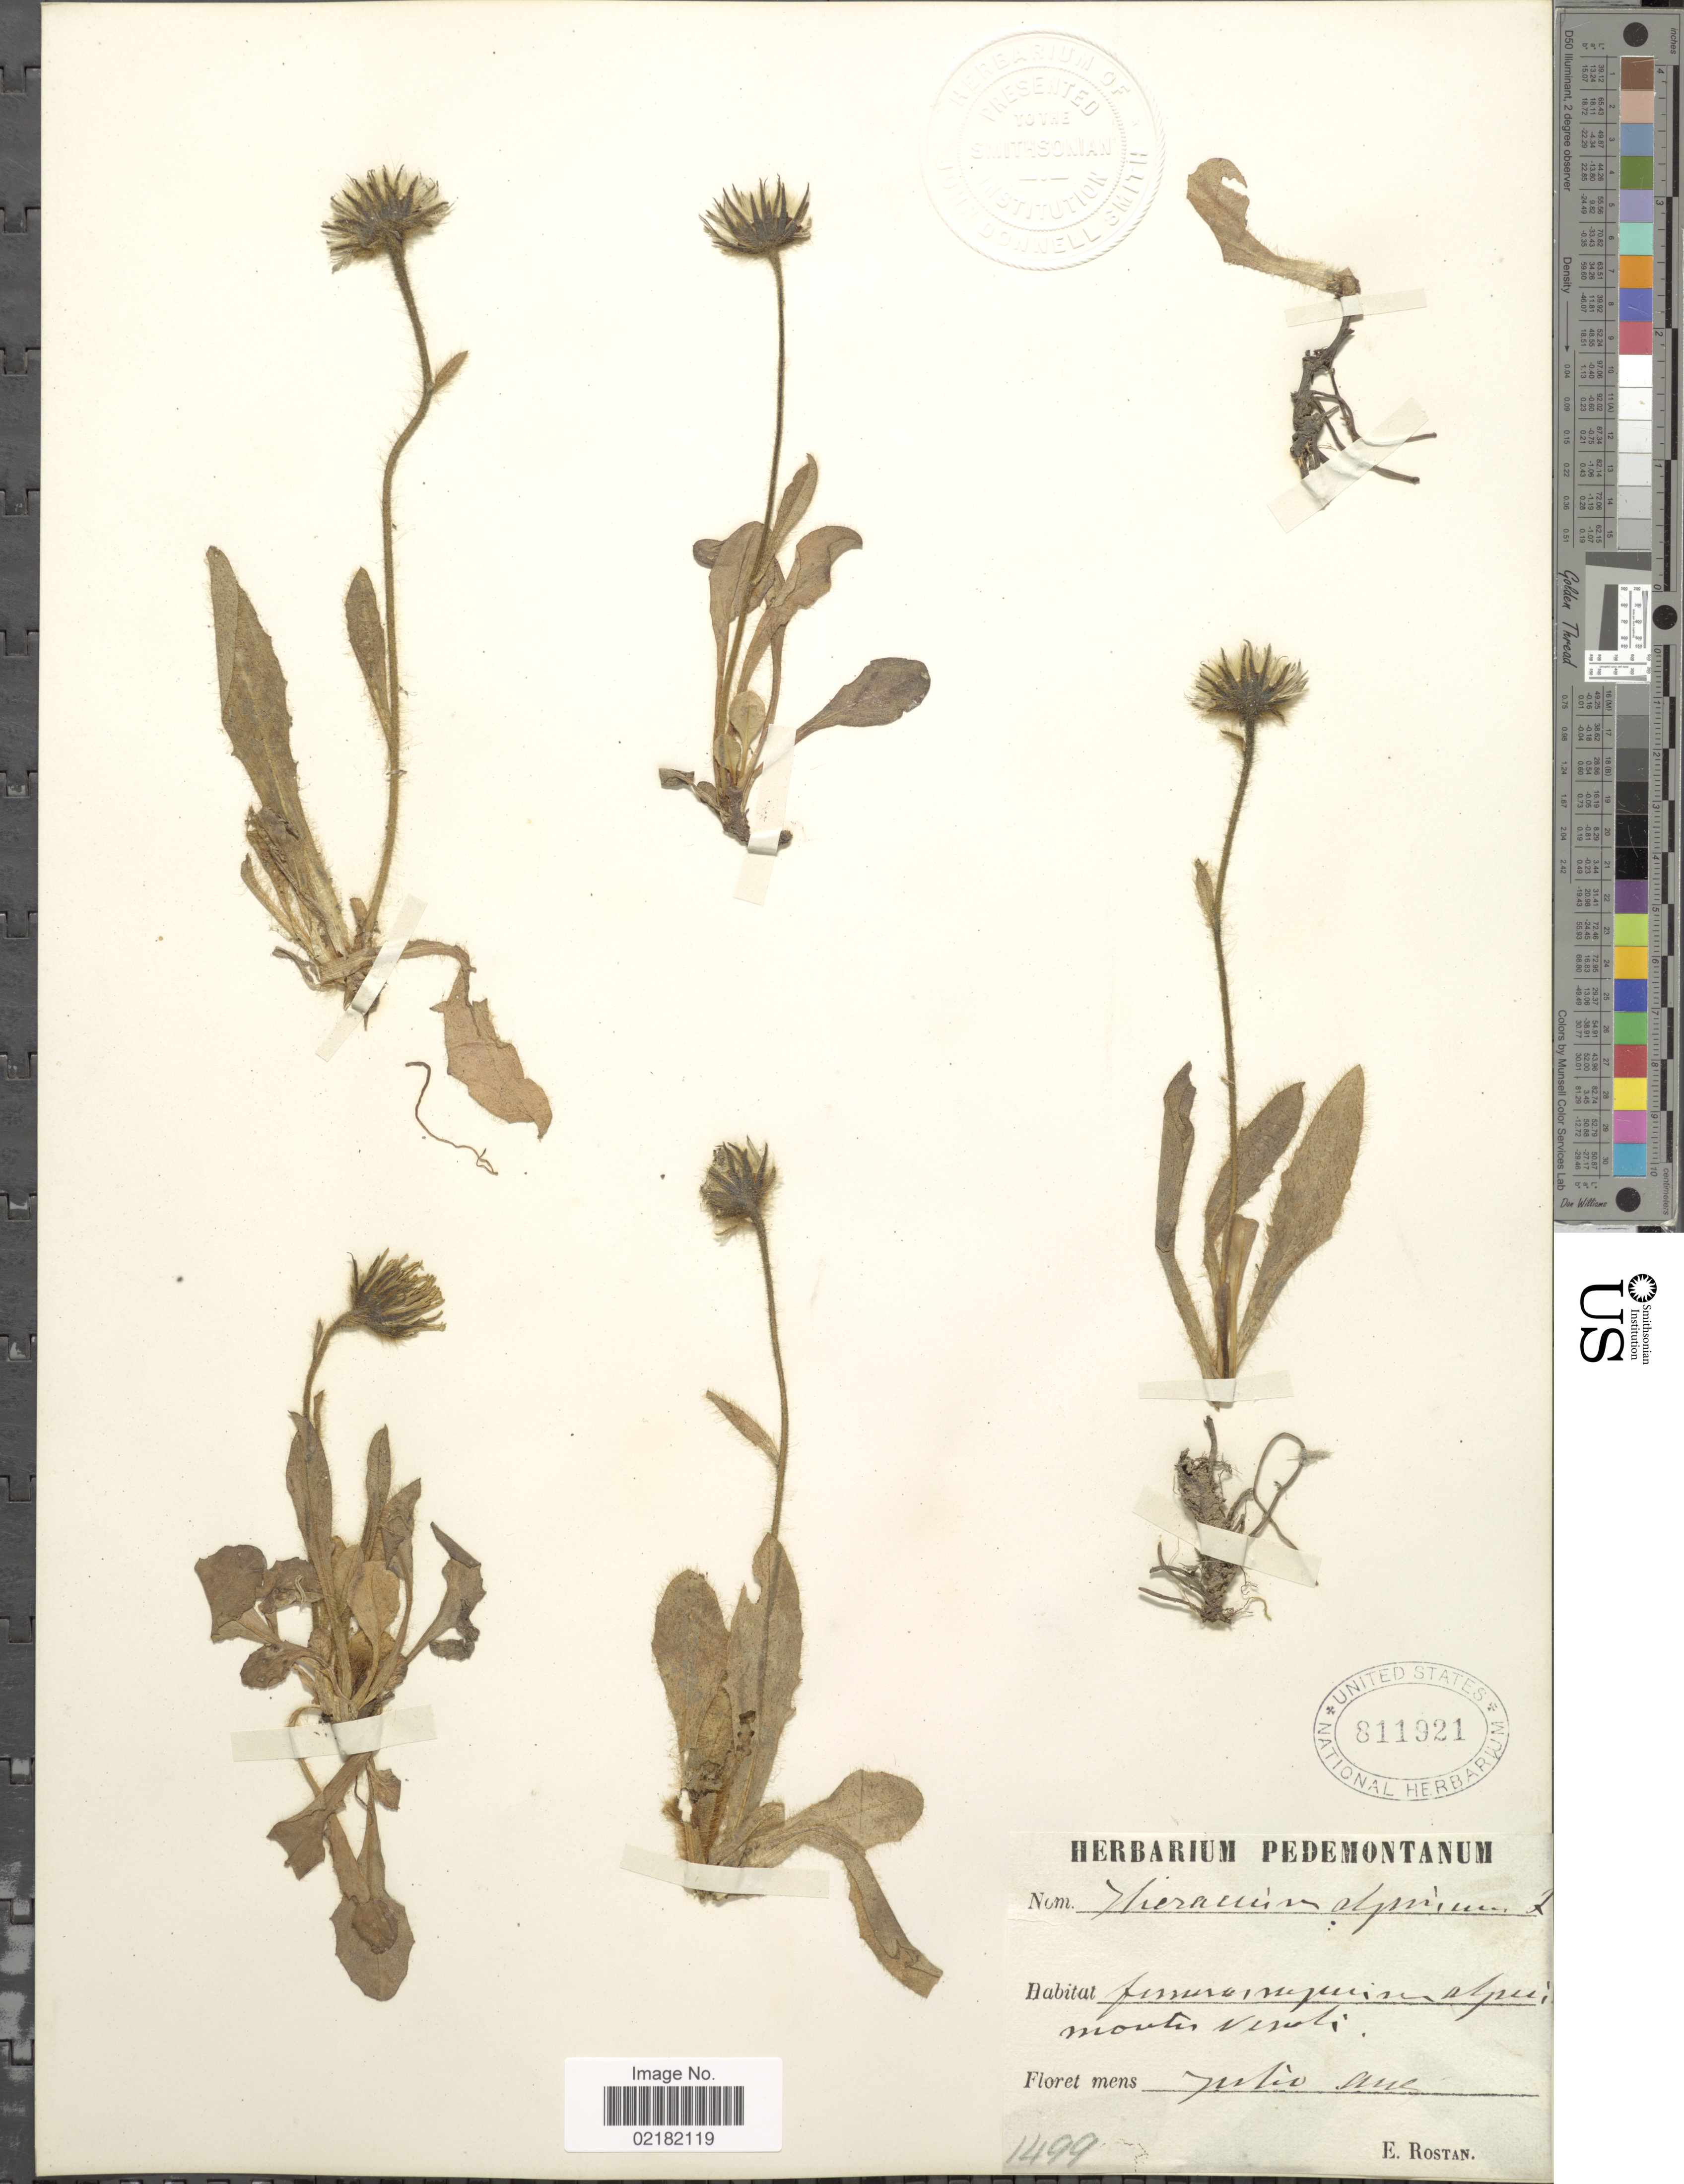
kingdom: Plantae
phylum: Tracheophyta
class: Magnoliopsida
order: Asterales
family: Asteraceae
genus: Hieracium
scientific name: Hieracium alpinum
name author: L.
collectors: E. Rostan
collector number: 1499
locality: Fessuras, rupis in alpis'montes vesuli. [interpreted]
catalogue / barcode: US 811921